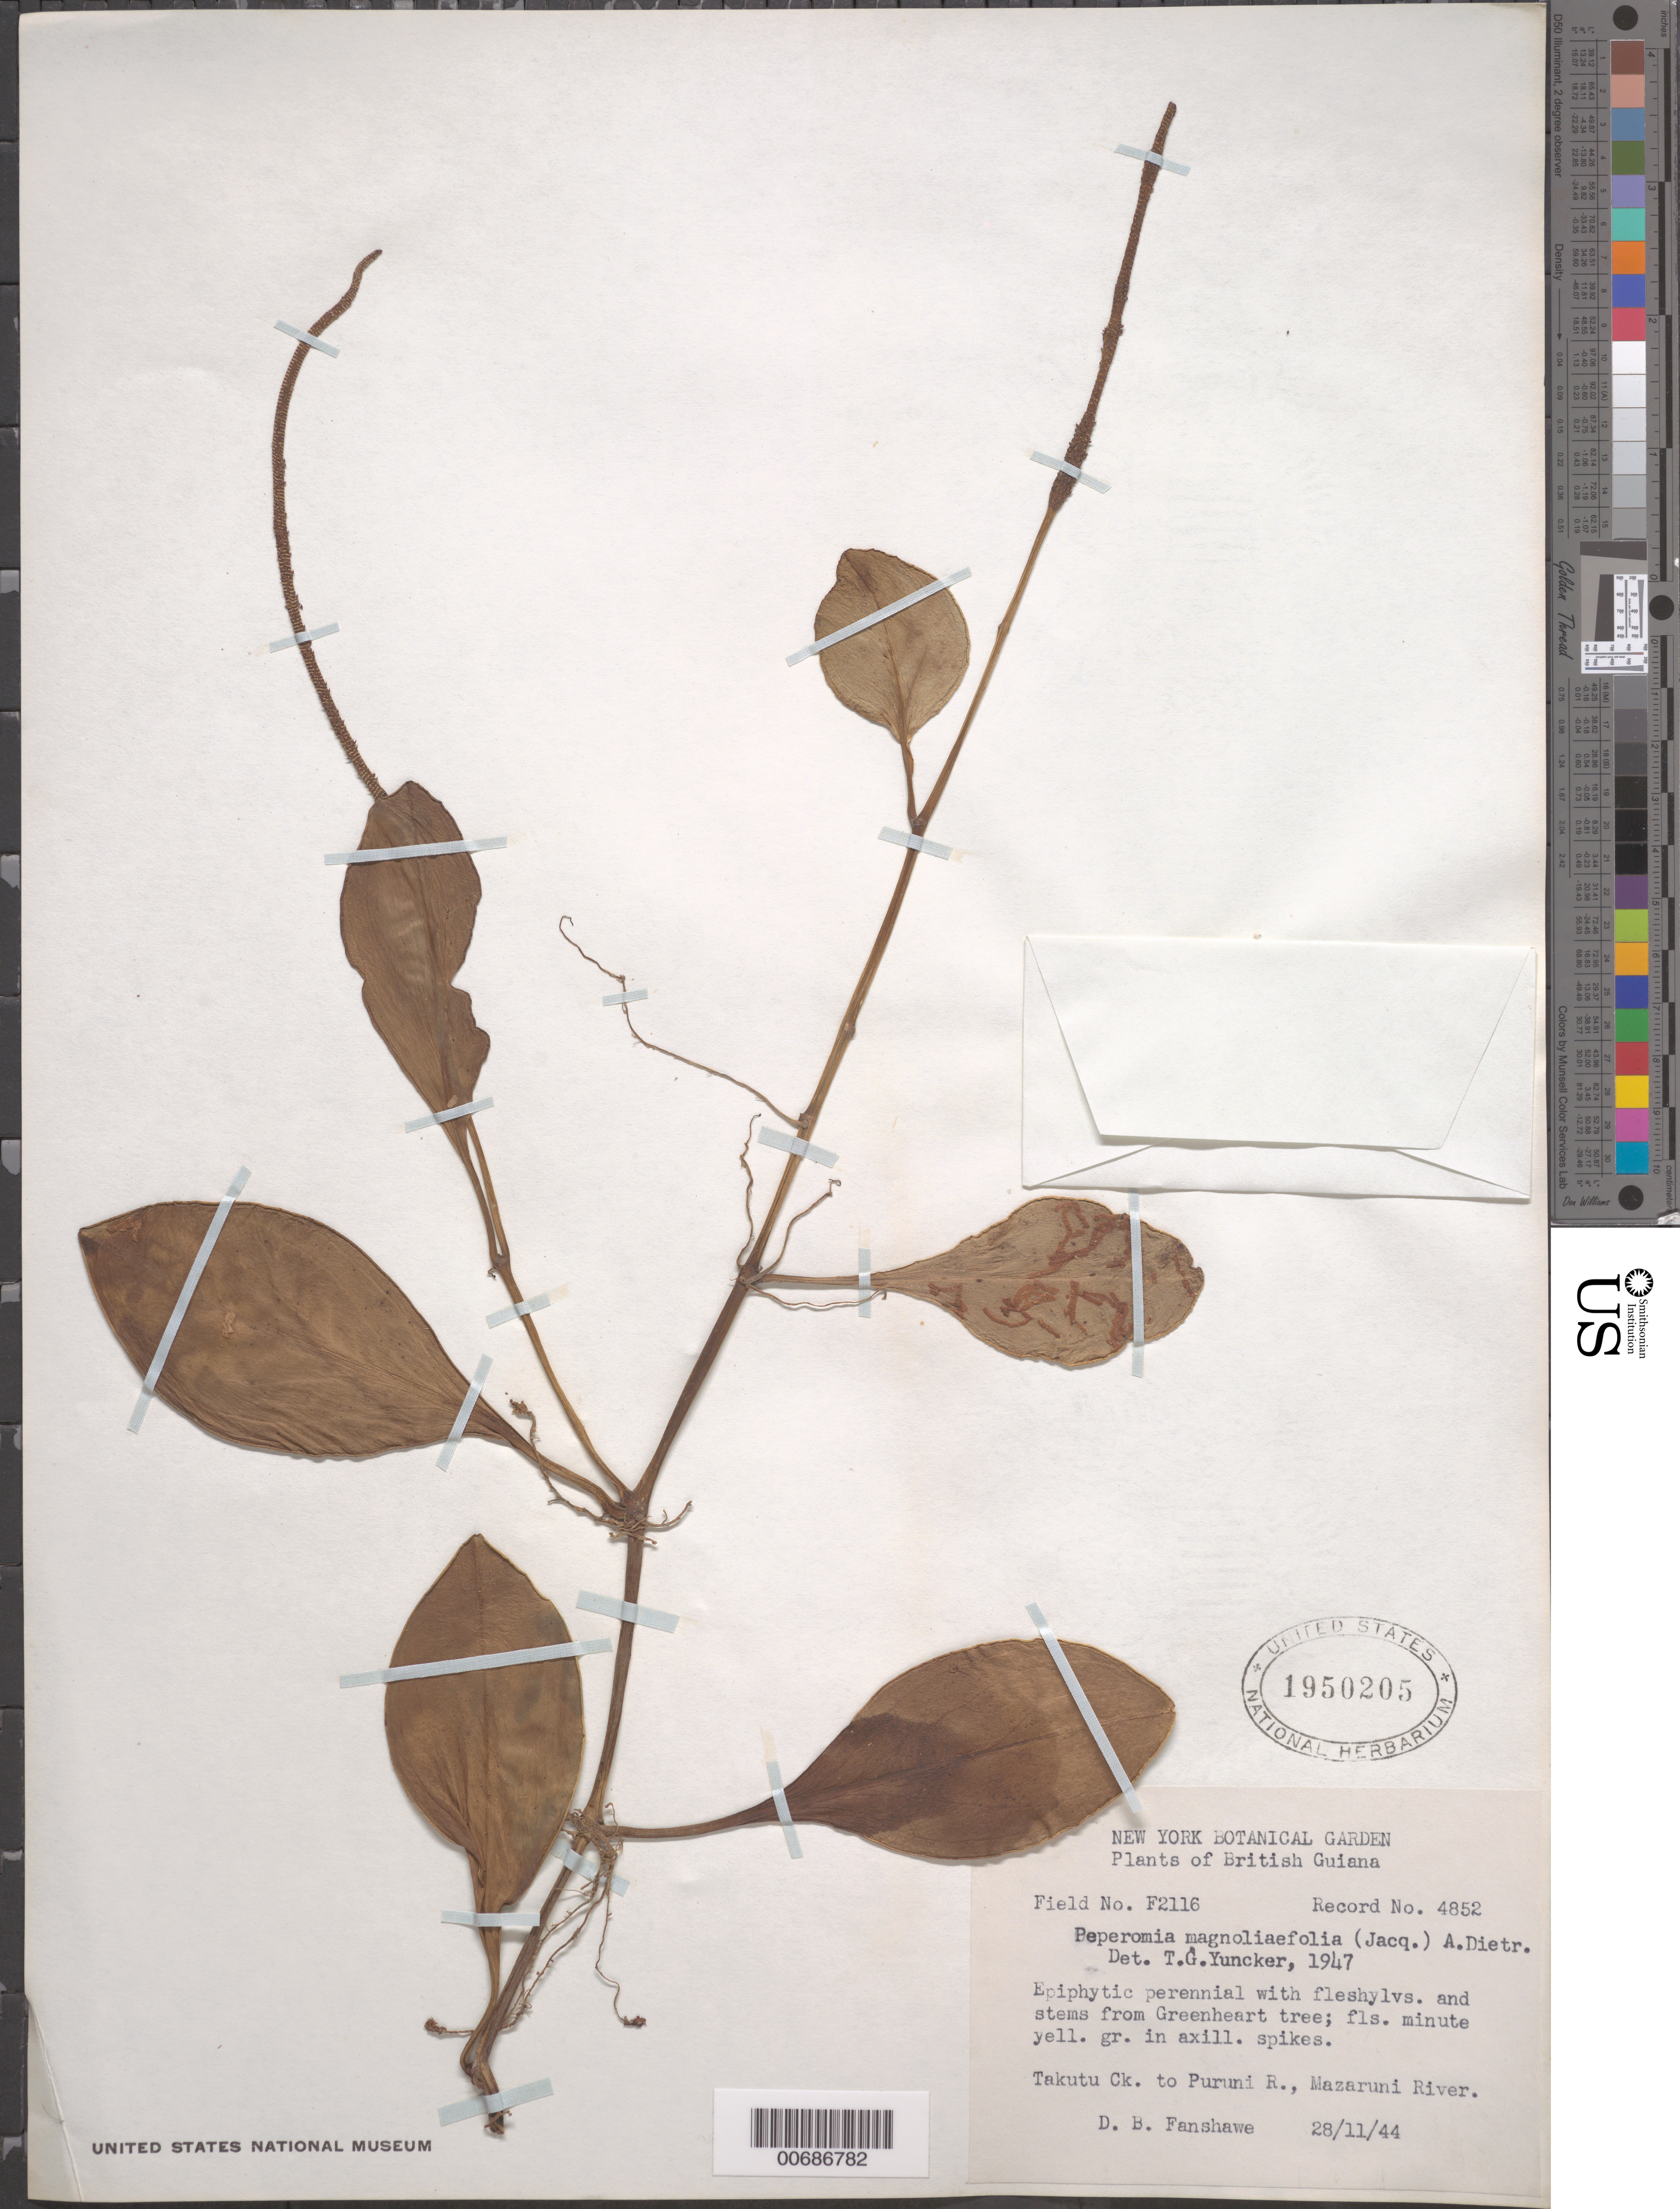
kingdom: Plantae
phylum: Tracheophyta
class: Magnoliopsida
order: Piperales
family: Piperaceae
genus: Peperomia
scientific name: Peperomia magnoliifolia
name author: (Jacq.) A. Dietr.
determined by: Yuncker, T. G.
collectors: D. B. Fanshawe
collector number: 4852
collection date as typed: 28-Nov-44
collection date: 1944-11-28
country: Guyana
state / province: U. Takutu-U. Essequibo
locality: Takutu Creek to Puruni River, Mazaruni River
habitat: From Greenheart tree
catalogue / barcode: US 1950205